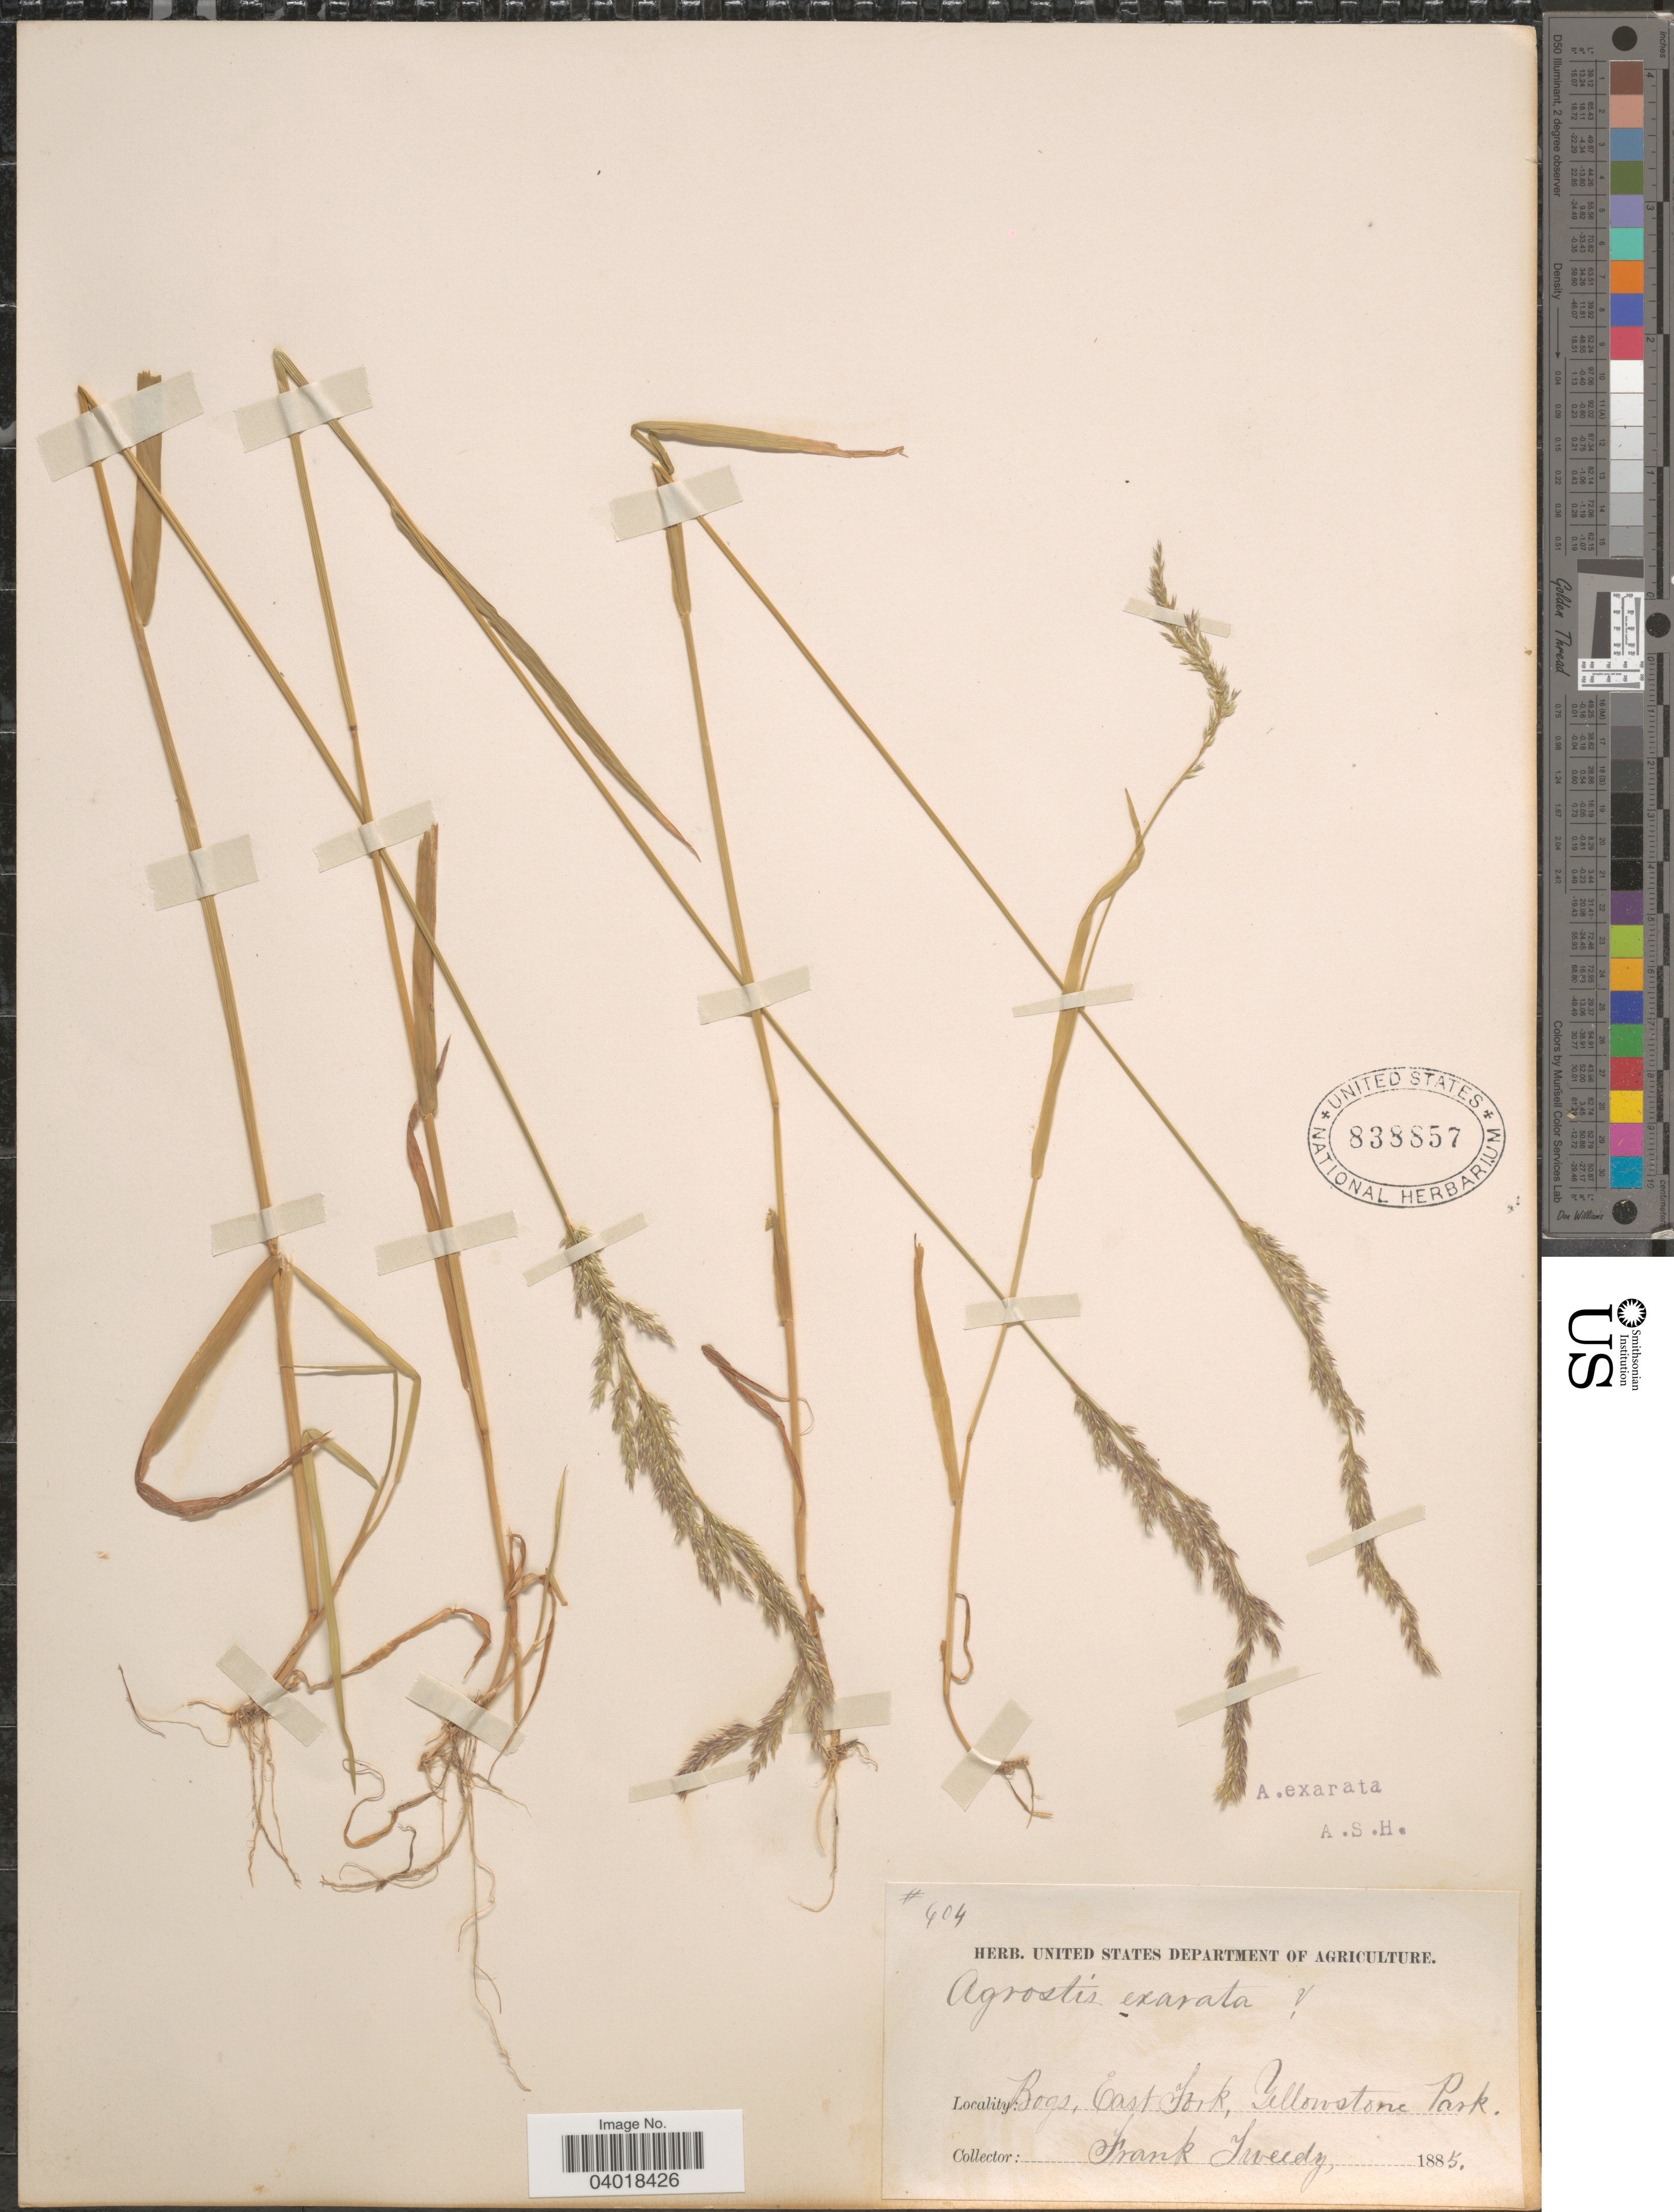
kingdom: Plantae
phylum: Tracheophyta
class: Liliopsida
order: Poales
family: Poaceae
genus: Agrostis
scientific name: Agrostis exarata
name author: Trin.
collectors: F. Tweedy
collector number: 604*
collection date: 1885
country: United States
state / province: Wyoming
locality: Bogs, East Fork, Yellowstone Park.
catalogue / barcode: US 838857